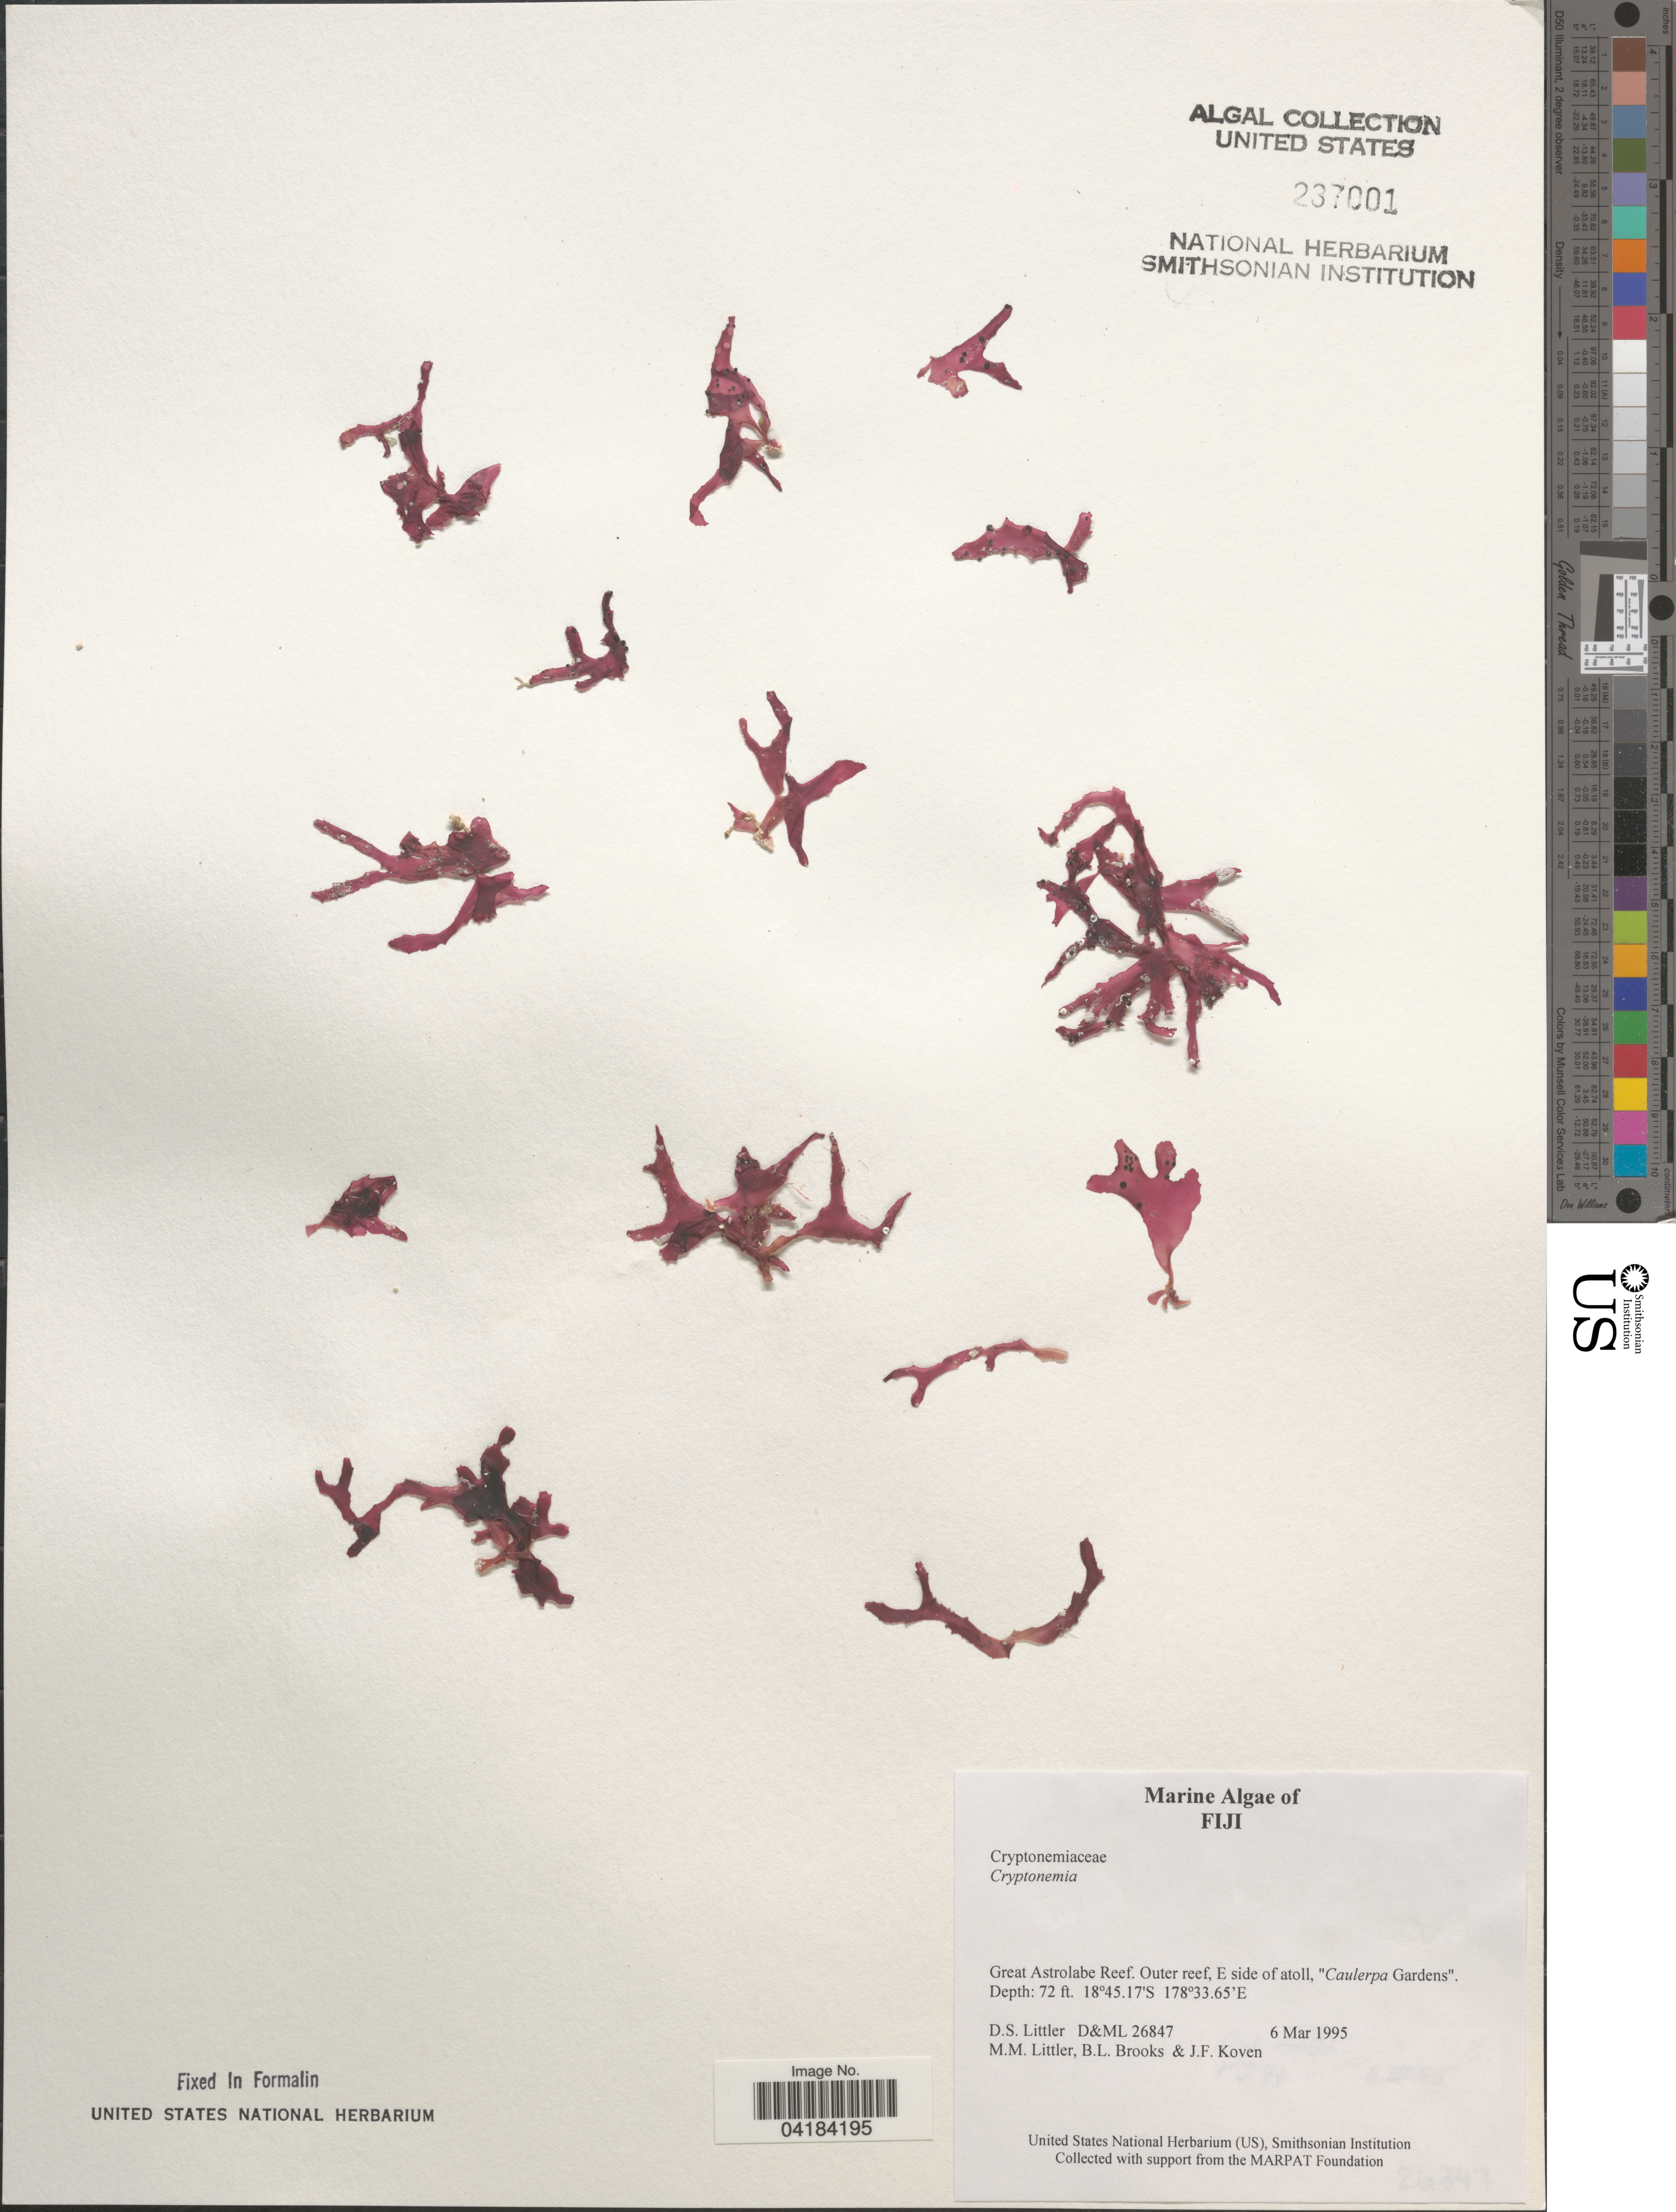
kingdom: Plantae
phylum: Rhodophyta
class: Florideophyceae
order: Halymeniales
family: Halymeniaceae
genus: Cryptonemia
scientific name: Cryptonemia sp.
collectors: D. S. Littler, B. Brooks & J. Koven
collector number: D&ML26847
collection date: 1995-03-06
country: Fiji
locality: Great Astrolabe Reef. Outer reef, E side of atoll, "Caulerpa Gardens".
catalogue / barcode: US 237001